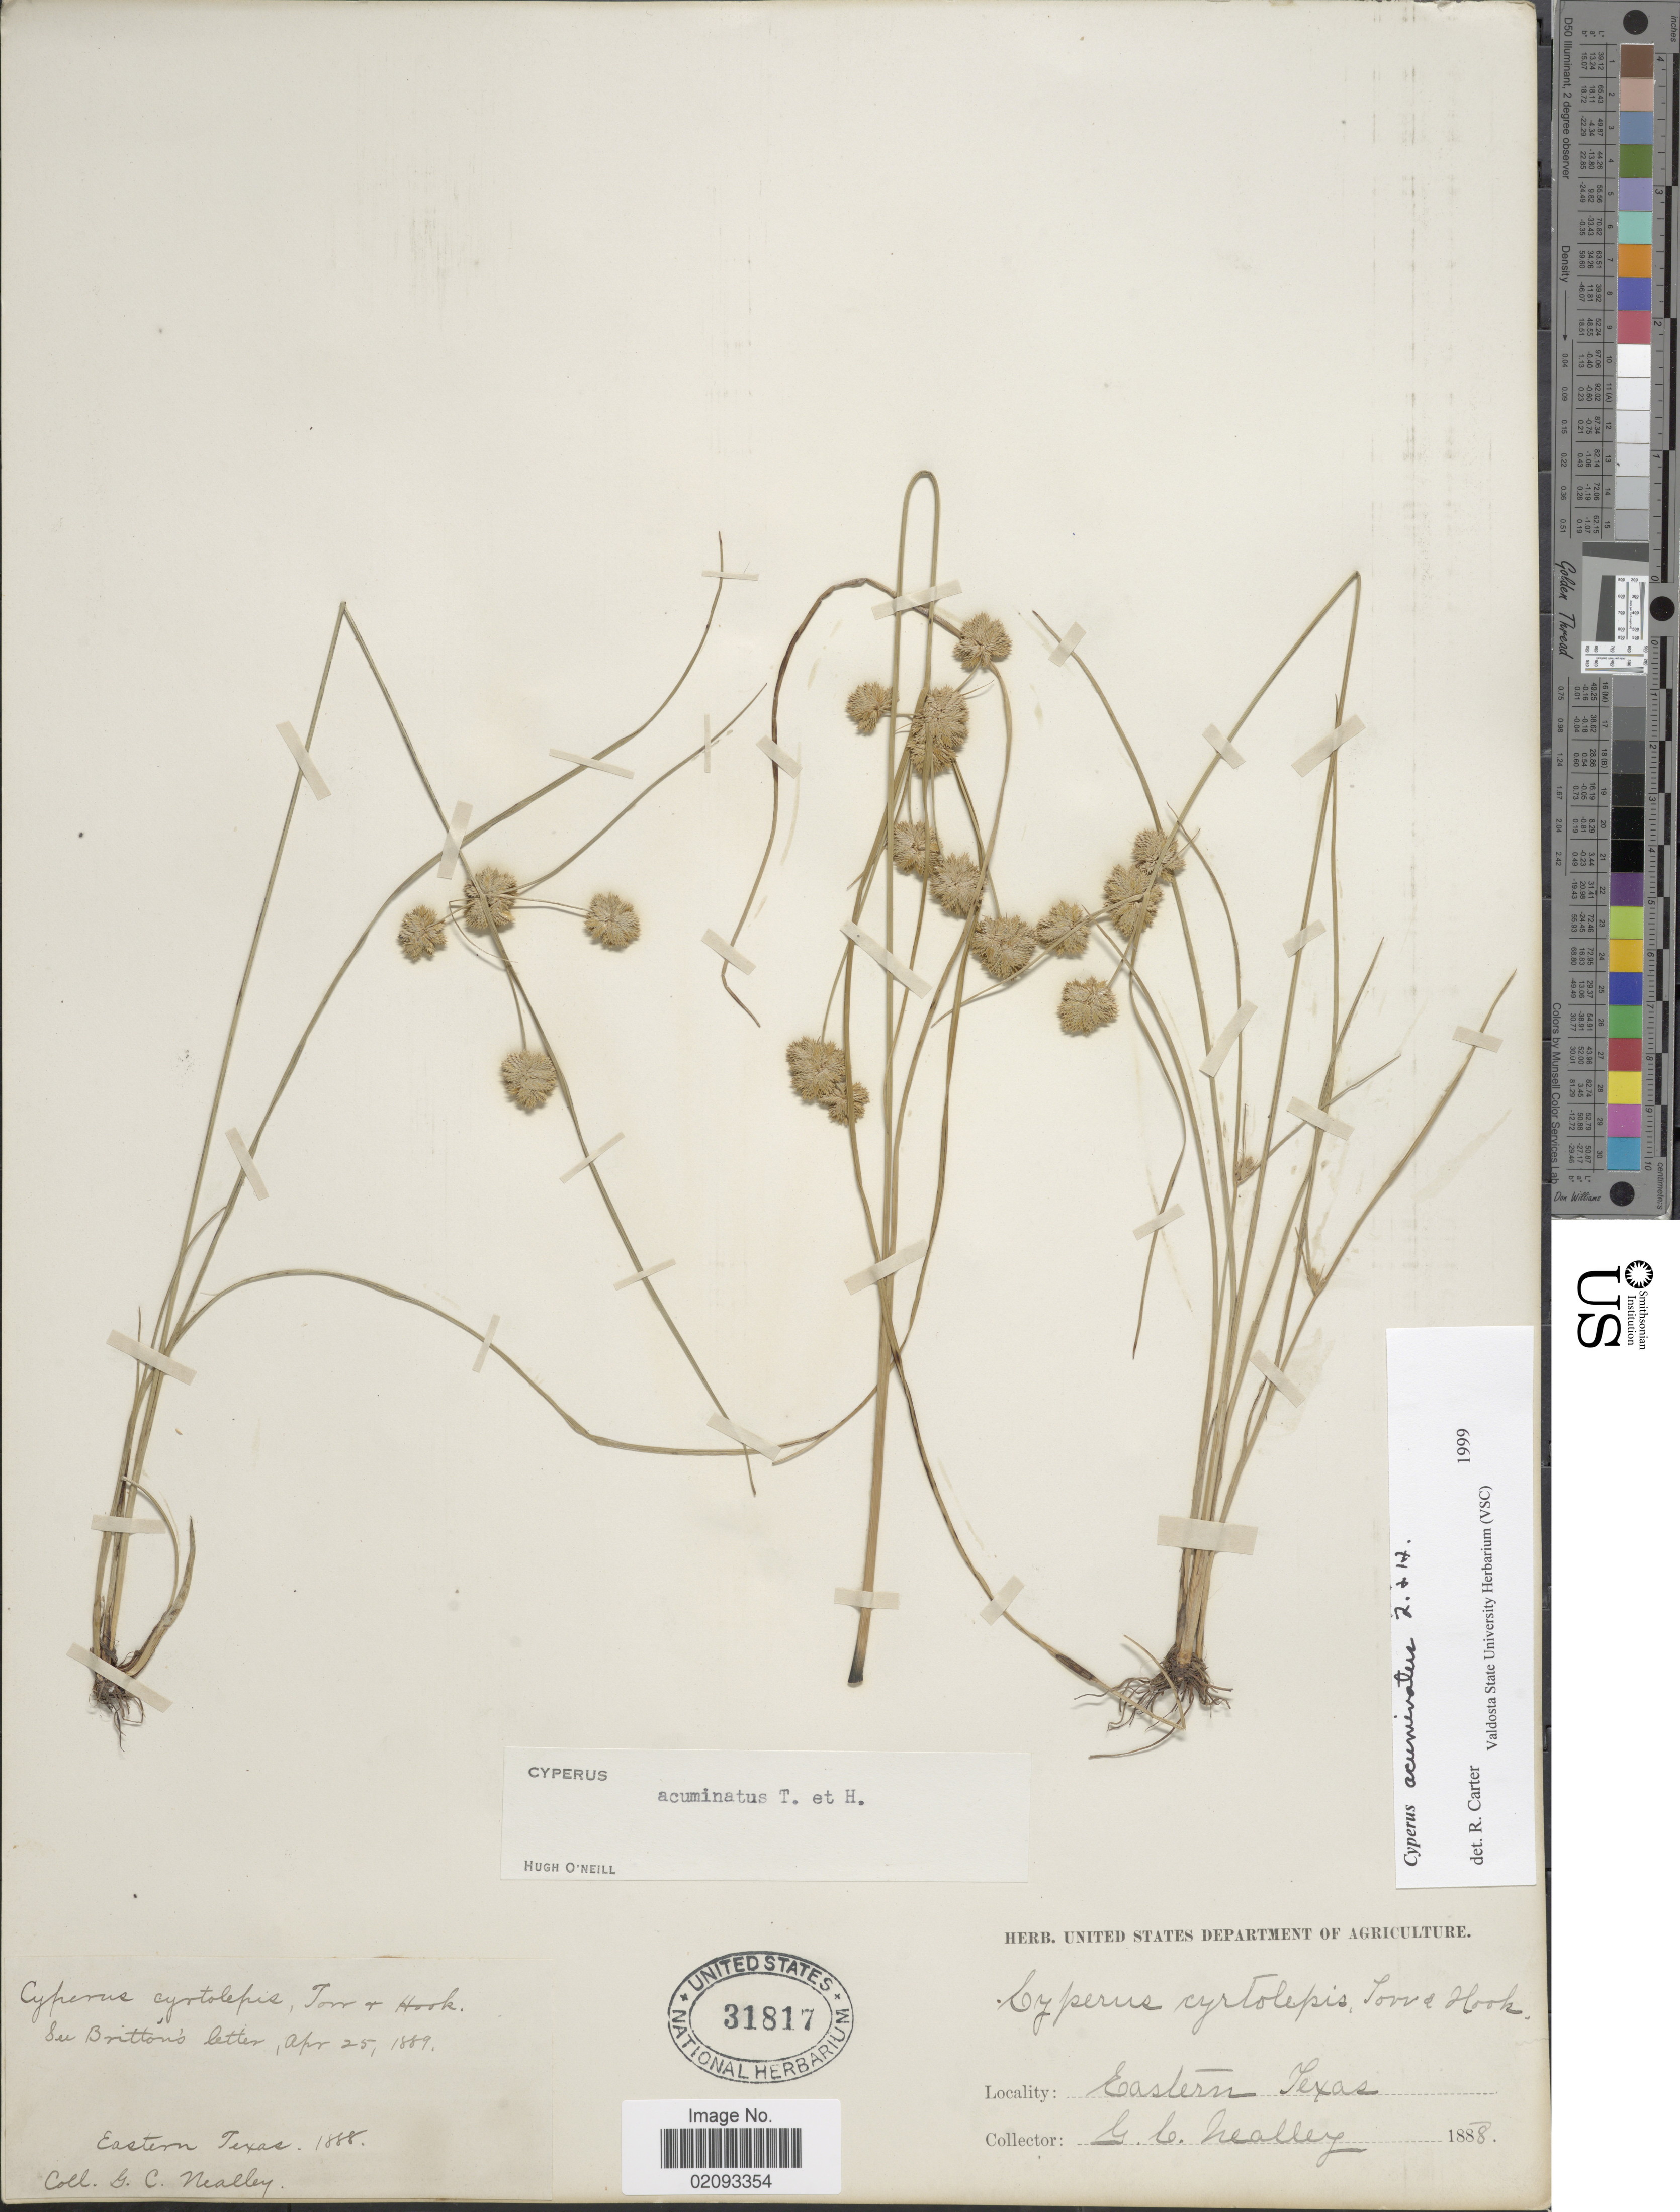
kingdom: Plantae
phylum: Tracheophyta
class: Liliopsida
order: Poales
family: Cyperaceae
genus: Cyperus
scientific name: Cyperus acuminatus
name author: Torr. & Hook.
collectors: G. C. Nealley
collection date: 1888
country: United States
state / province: Texas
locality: Eastern Texas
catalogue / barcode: US 31817